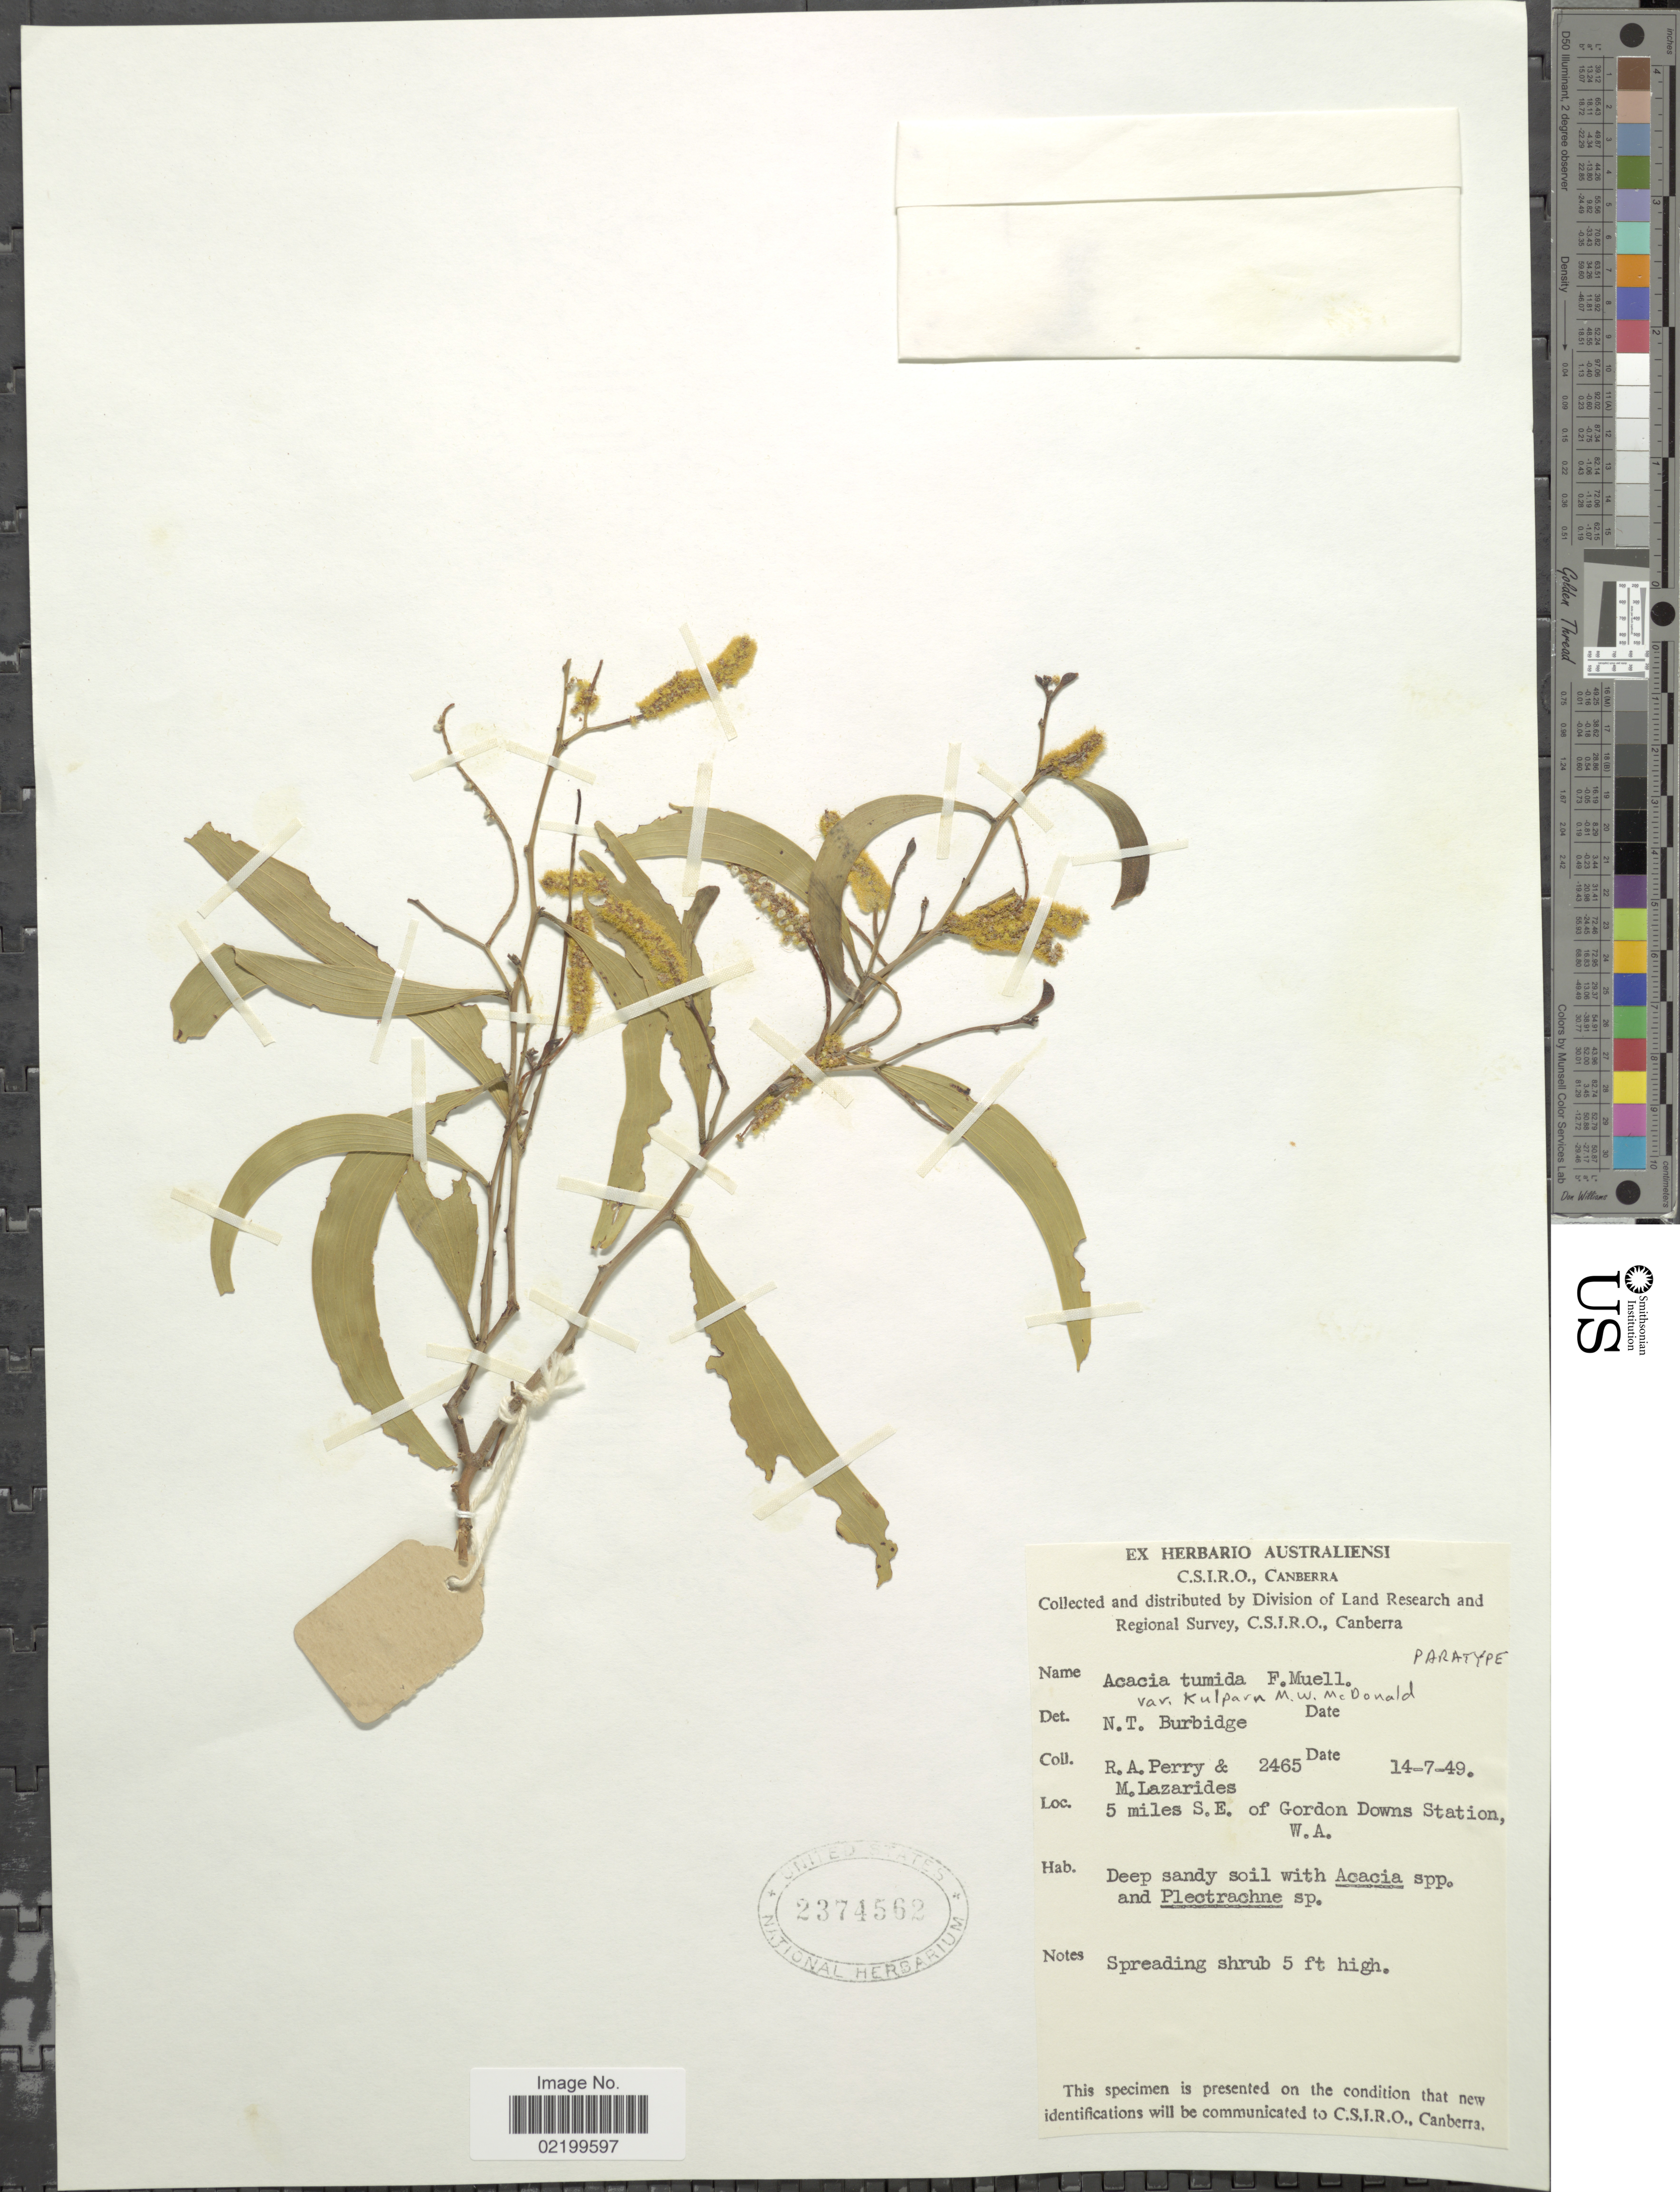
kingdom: Plantae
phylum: Tracheophyta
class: Magnoliopsida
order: Fabales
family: Fabaceae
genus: Acacia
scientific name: Acacia tumida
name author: Benth.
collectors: Perry, R. A. & M. Lazarides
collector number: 2465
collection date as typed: Transcribed d/m/y: 14/7/49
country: Australia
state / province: Western Australia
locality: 5 miles S.E. of Gordon Downs Station, W. A.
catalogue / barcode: US 2374562